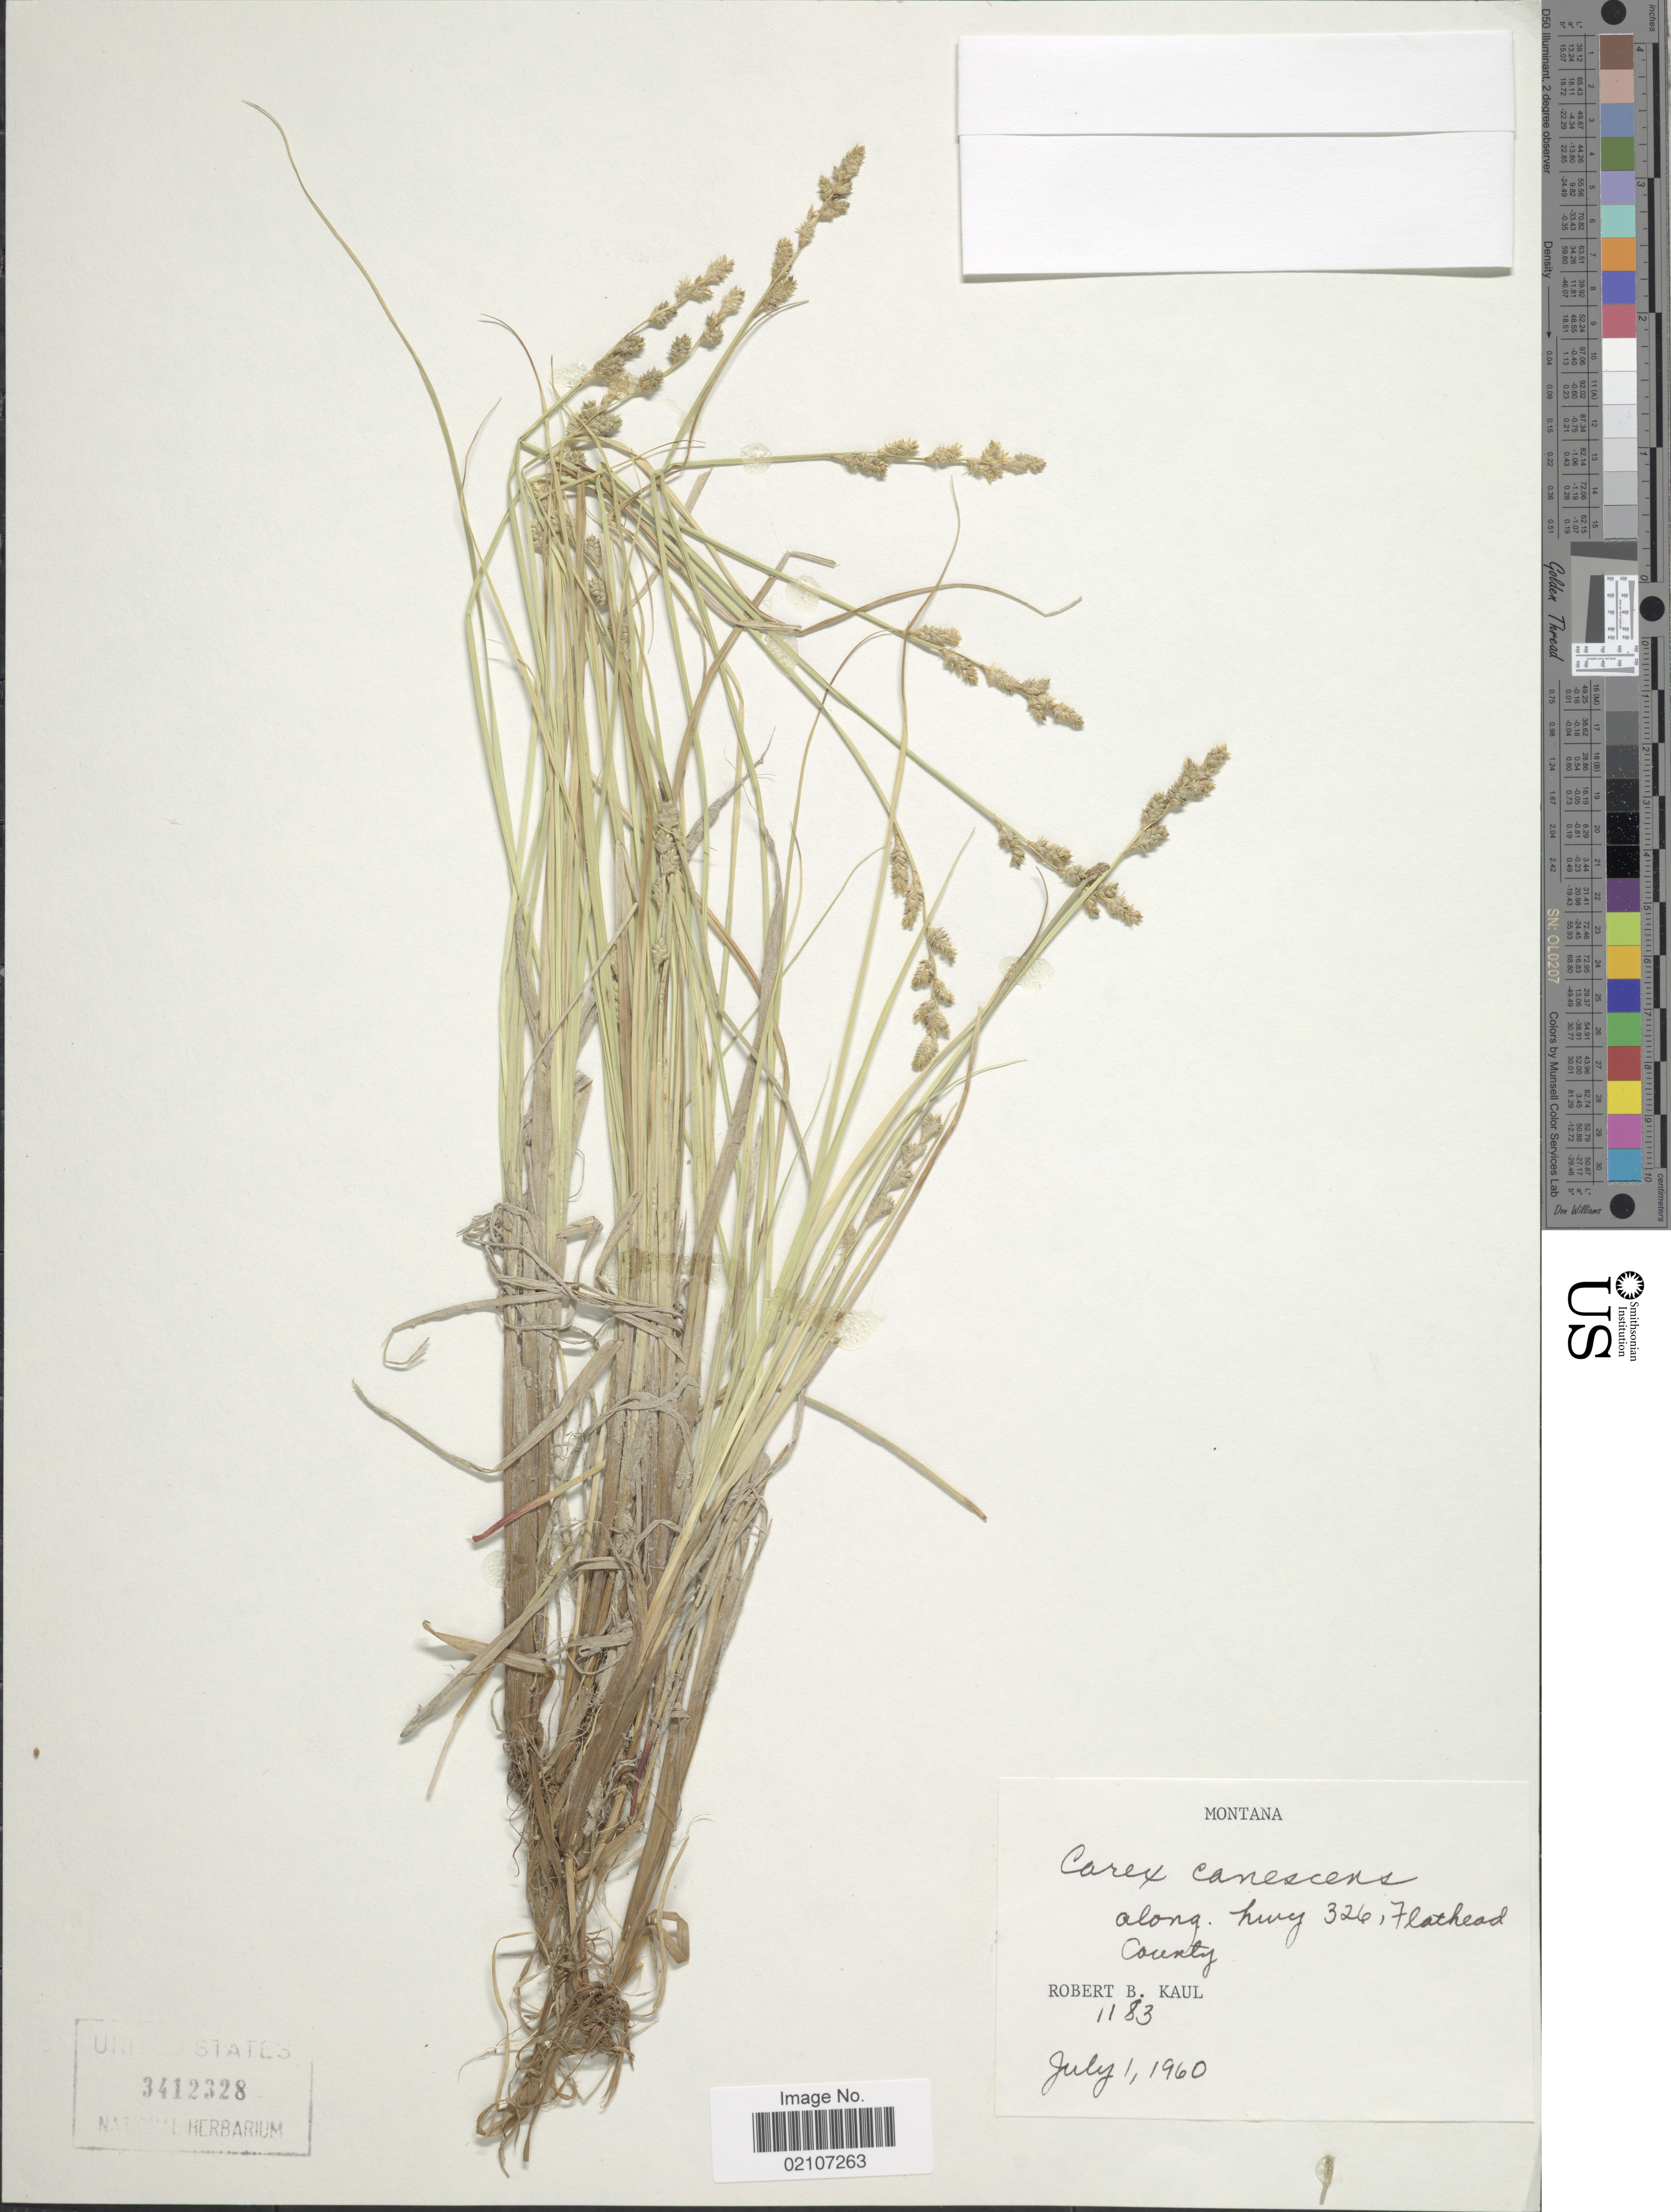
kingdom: Plantae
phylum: Tracheophyta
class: Liliopsida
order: Poales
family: Cyperaceae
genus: Carex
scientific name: Carex canescens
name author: L.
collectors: R. Kaul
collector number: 1183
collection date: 1960-07-01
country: United States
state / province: Montana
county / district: Flathead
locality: Along hwy 326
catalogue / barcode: US 3412328